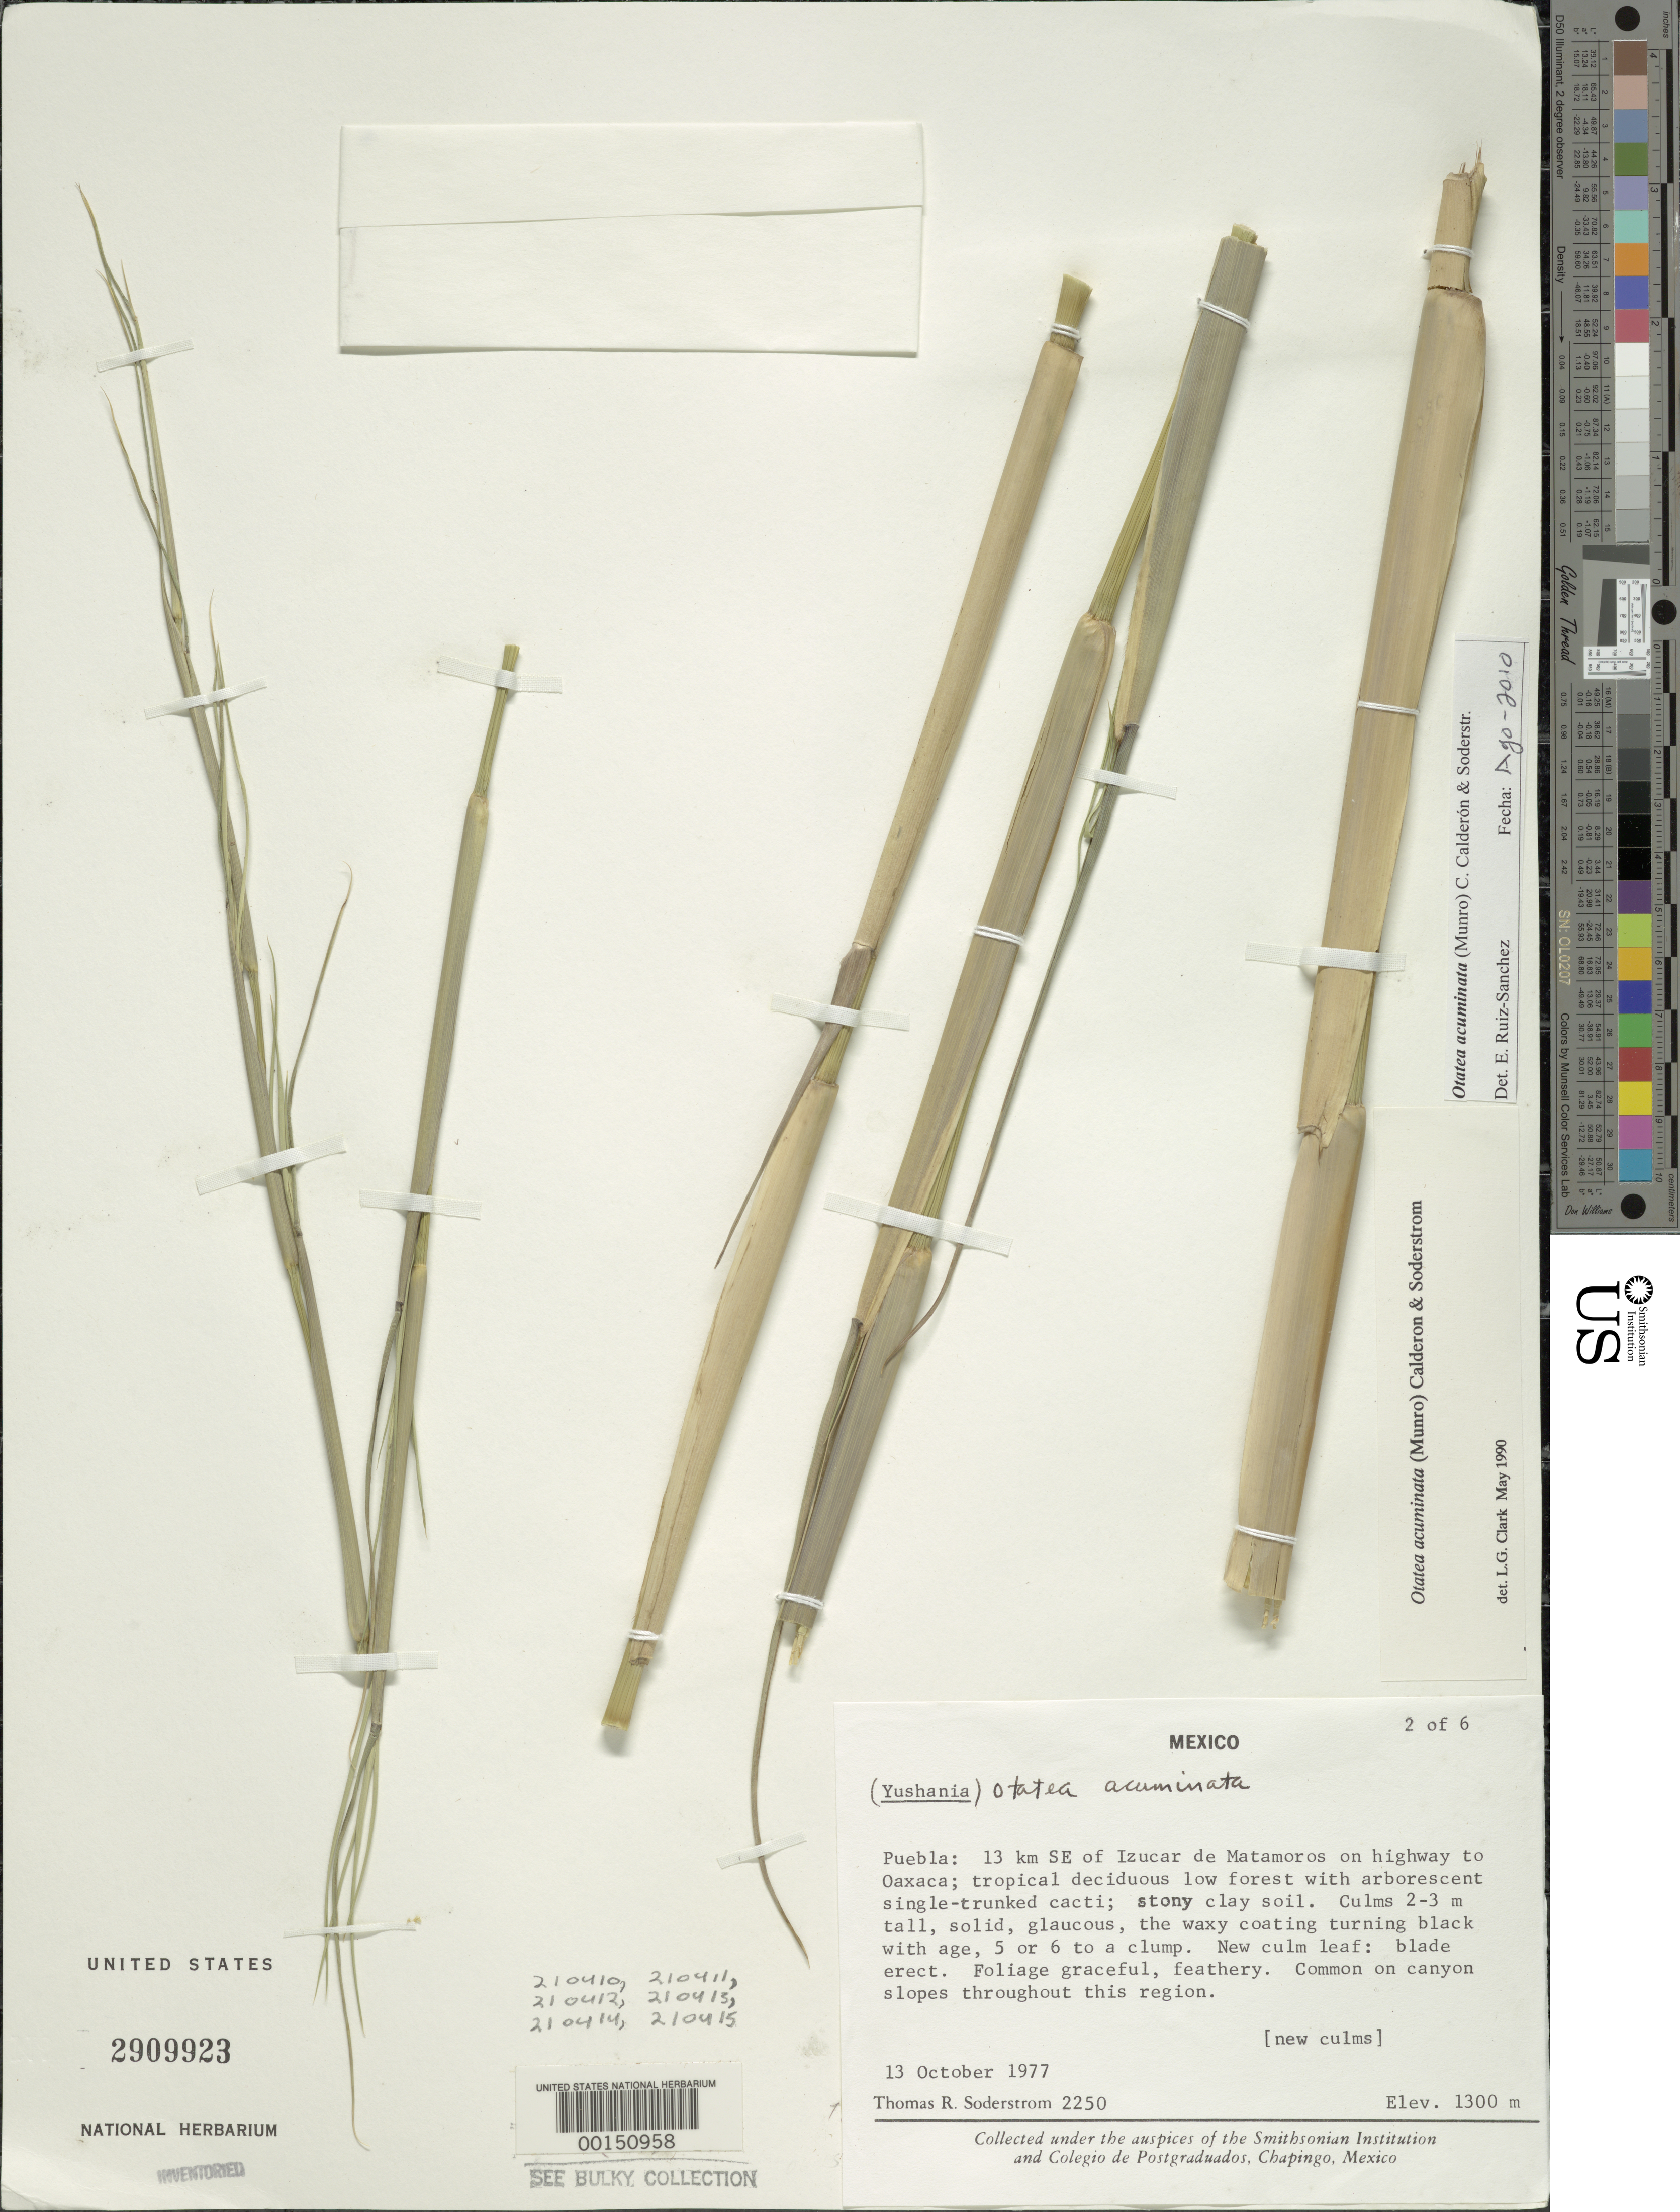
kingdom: Plantae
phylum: Tracheophyta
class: Liliopsida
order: Poales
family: Poaceae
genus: Otatea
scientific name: Otatea acuminata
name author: (Munro) C. E. Calderón & Soderstr.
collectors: T. R. Soderstrom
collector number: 2250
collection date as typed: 13 Oct 1977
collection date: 1977-10-13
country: Mexico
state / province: Puebla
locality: Izucar de Matamoros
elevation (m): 1300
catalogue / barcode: US 2909923